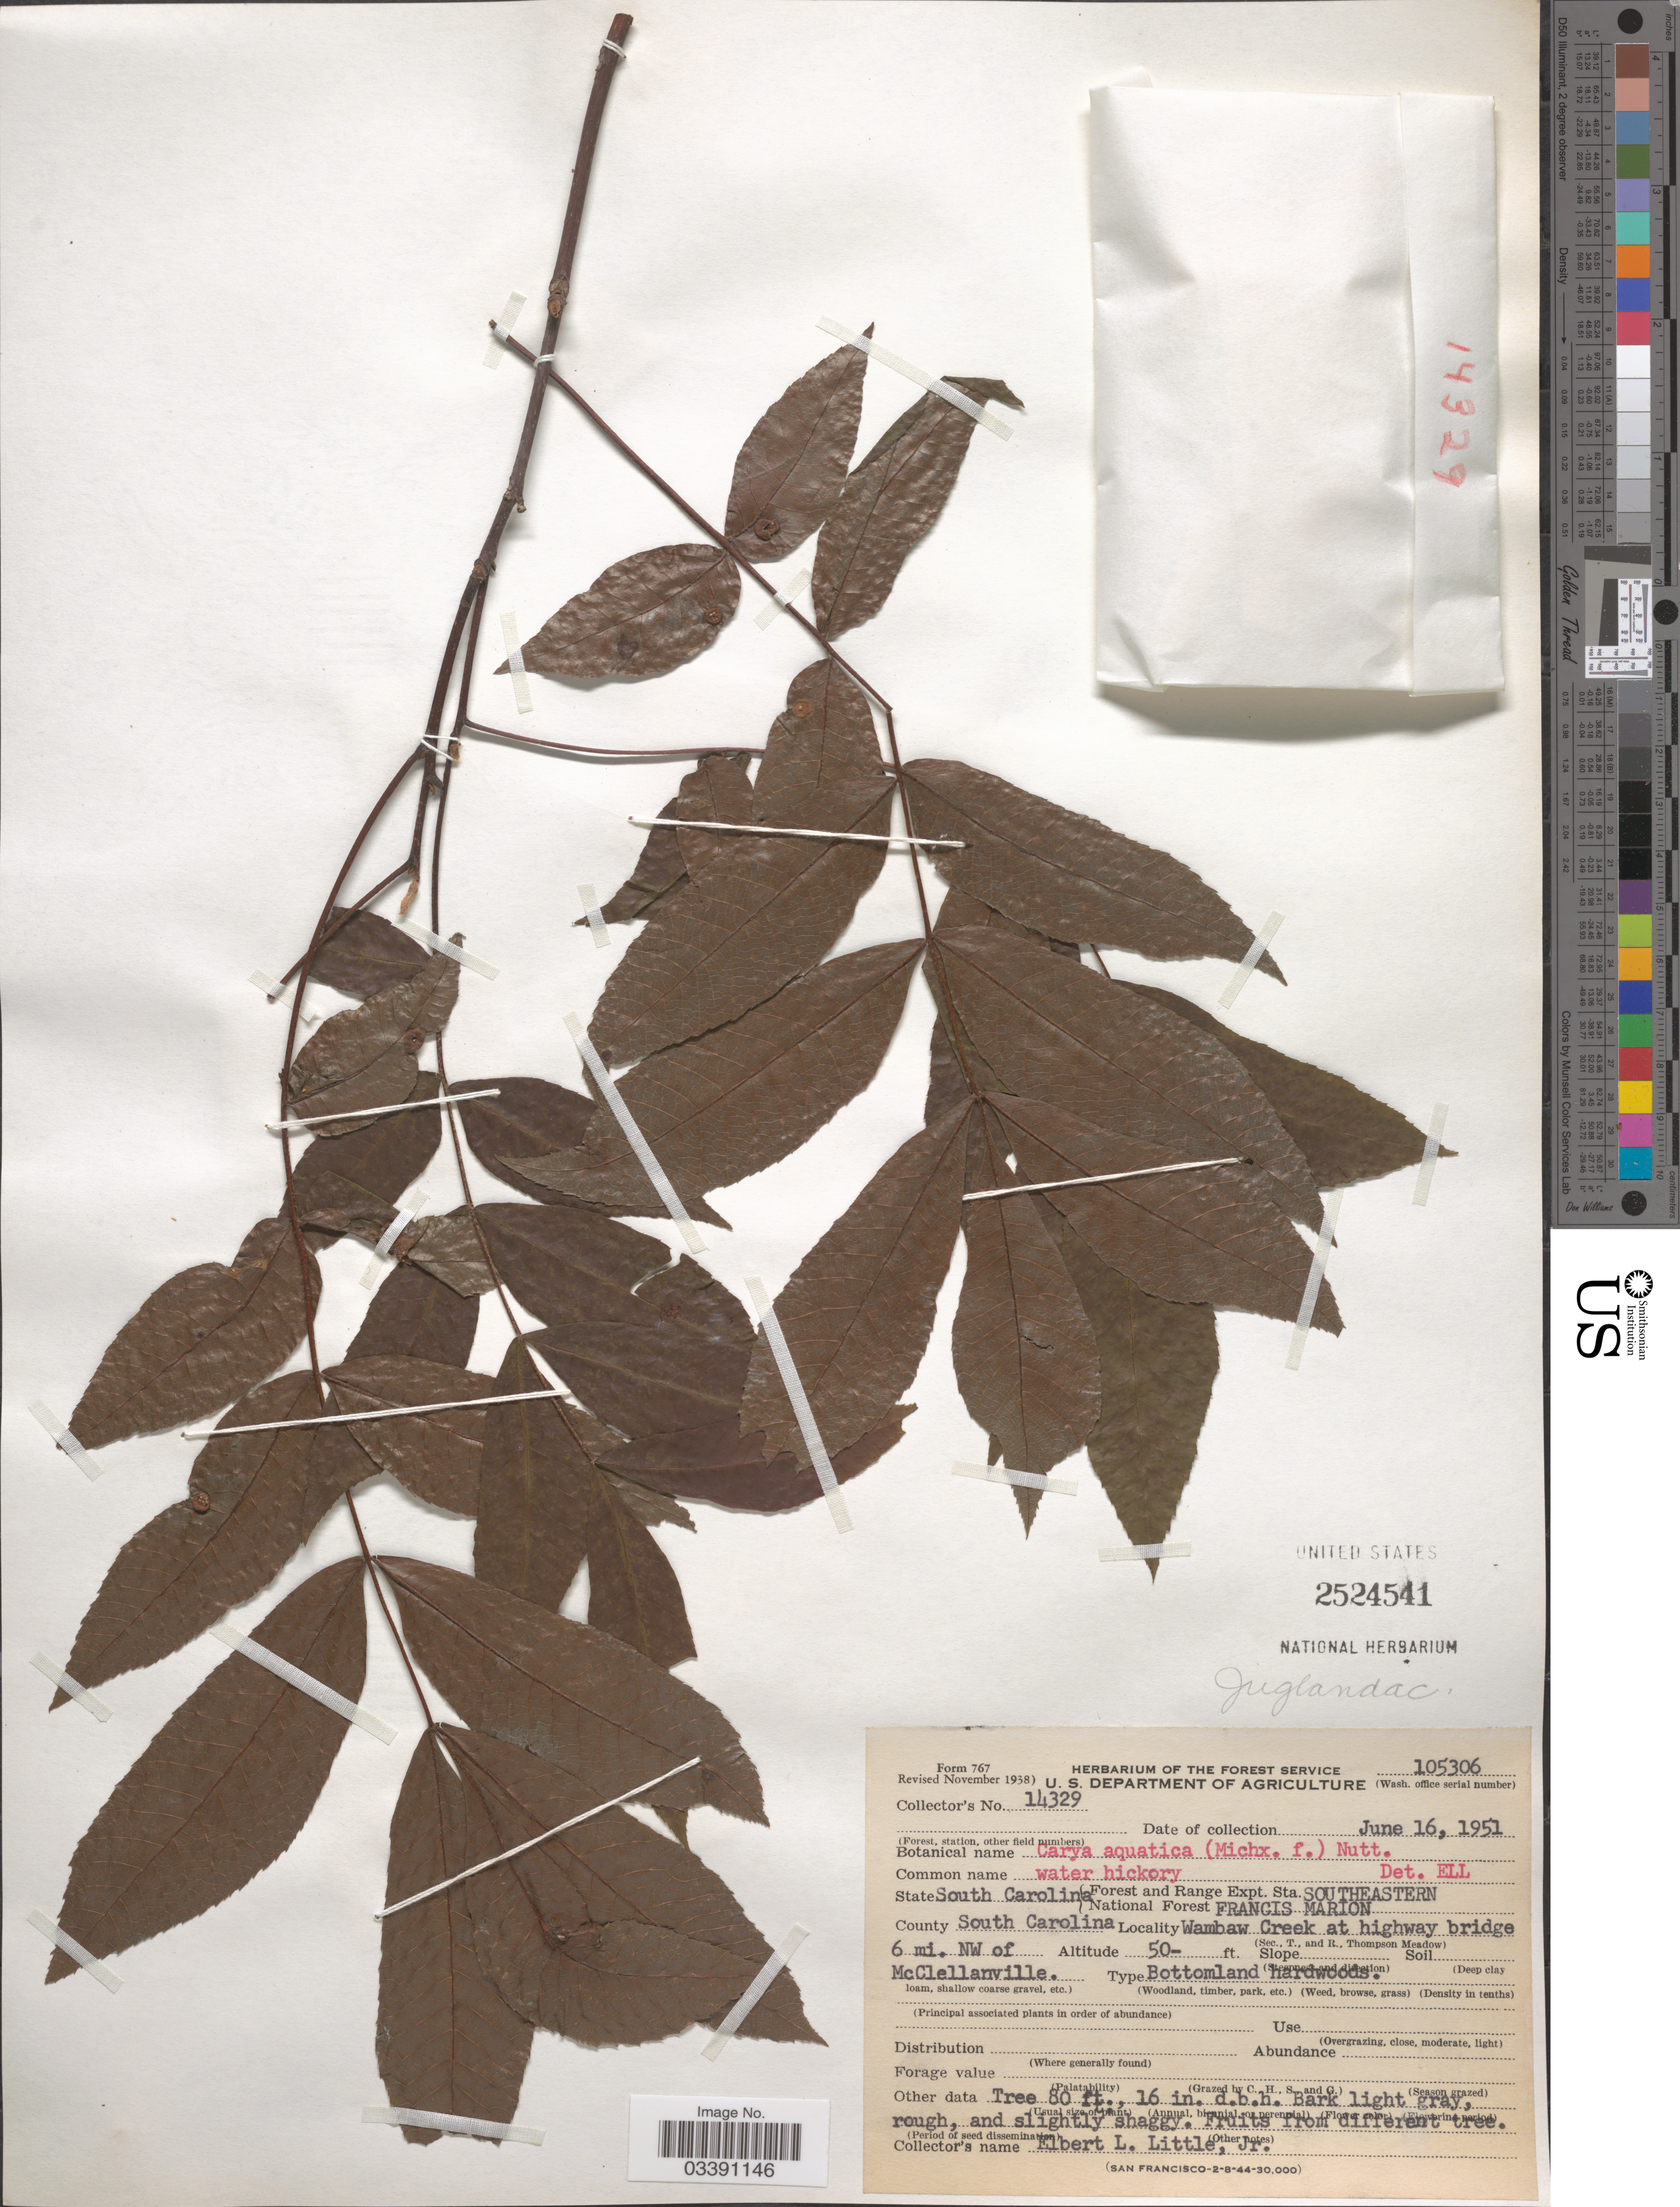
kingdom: Plantae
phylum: Tracheophyta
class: Magnoliopsida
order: Fagales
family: Juglandaceae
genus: Carya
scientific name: Carya aquatica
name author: (F. Michx.) Nutt.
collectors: E. L. Little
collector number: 14329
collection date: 1951-06-16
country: United States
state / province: South Carolina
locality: Forest and Range Expt. Sta. National Forest Southeastern Francis Marion. County South Carolina. Wambaw Creek at highway bridge. 6 mi. NW of McClellanville.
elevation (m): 15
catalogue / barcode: US 2524541